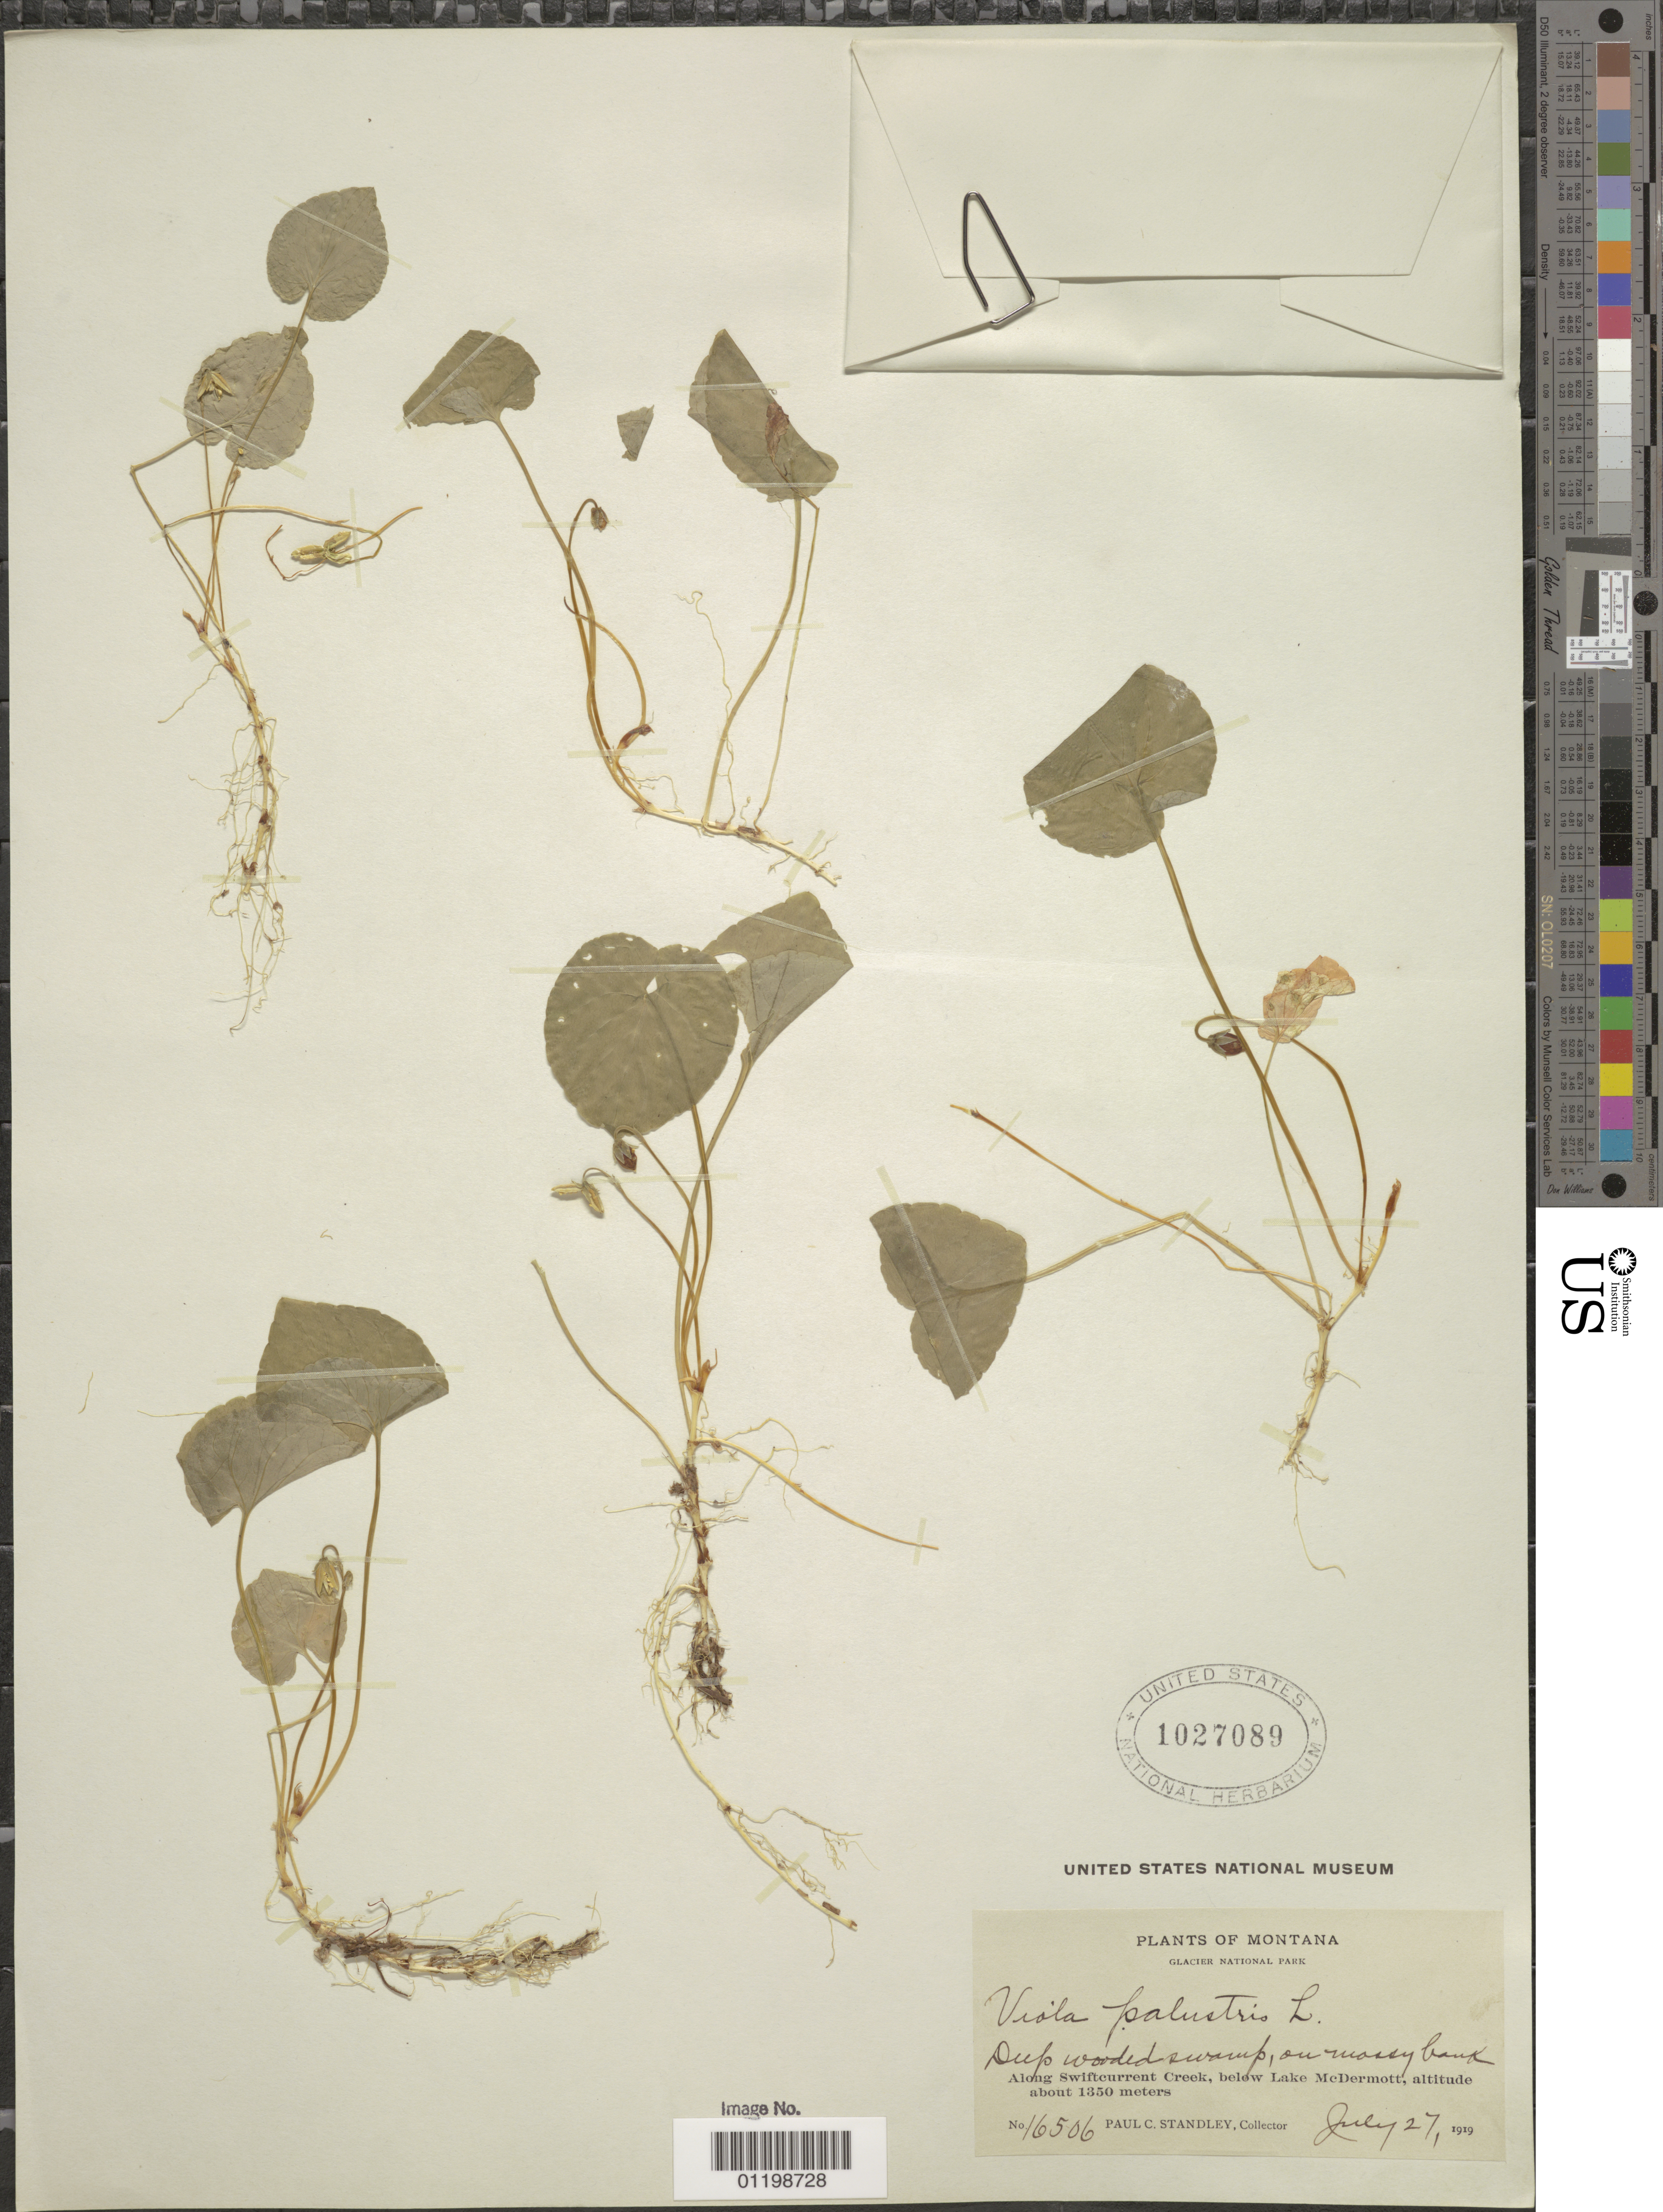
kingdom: Plantae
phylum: Tracheophyta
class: Magnoliopsida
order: Malpighiales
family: Violaceae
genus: Viola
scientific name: Viola palustris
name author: L.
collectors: P. C. Standley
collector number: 16506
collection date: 1919-07-27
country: United States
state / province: Montana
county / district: Glacier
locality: Glacier National Park, along Swiftcurrent Creek, below Lake McDermott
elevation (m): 1350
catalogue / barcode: US 1027089